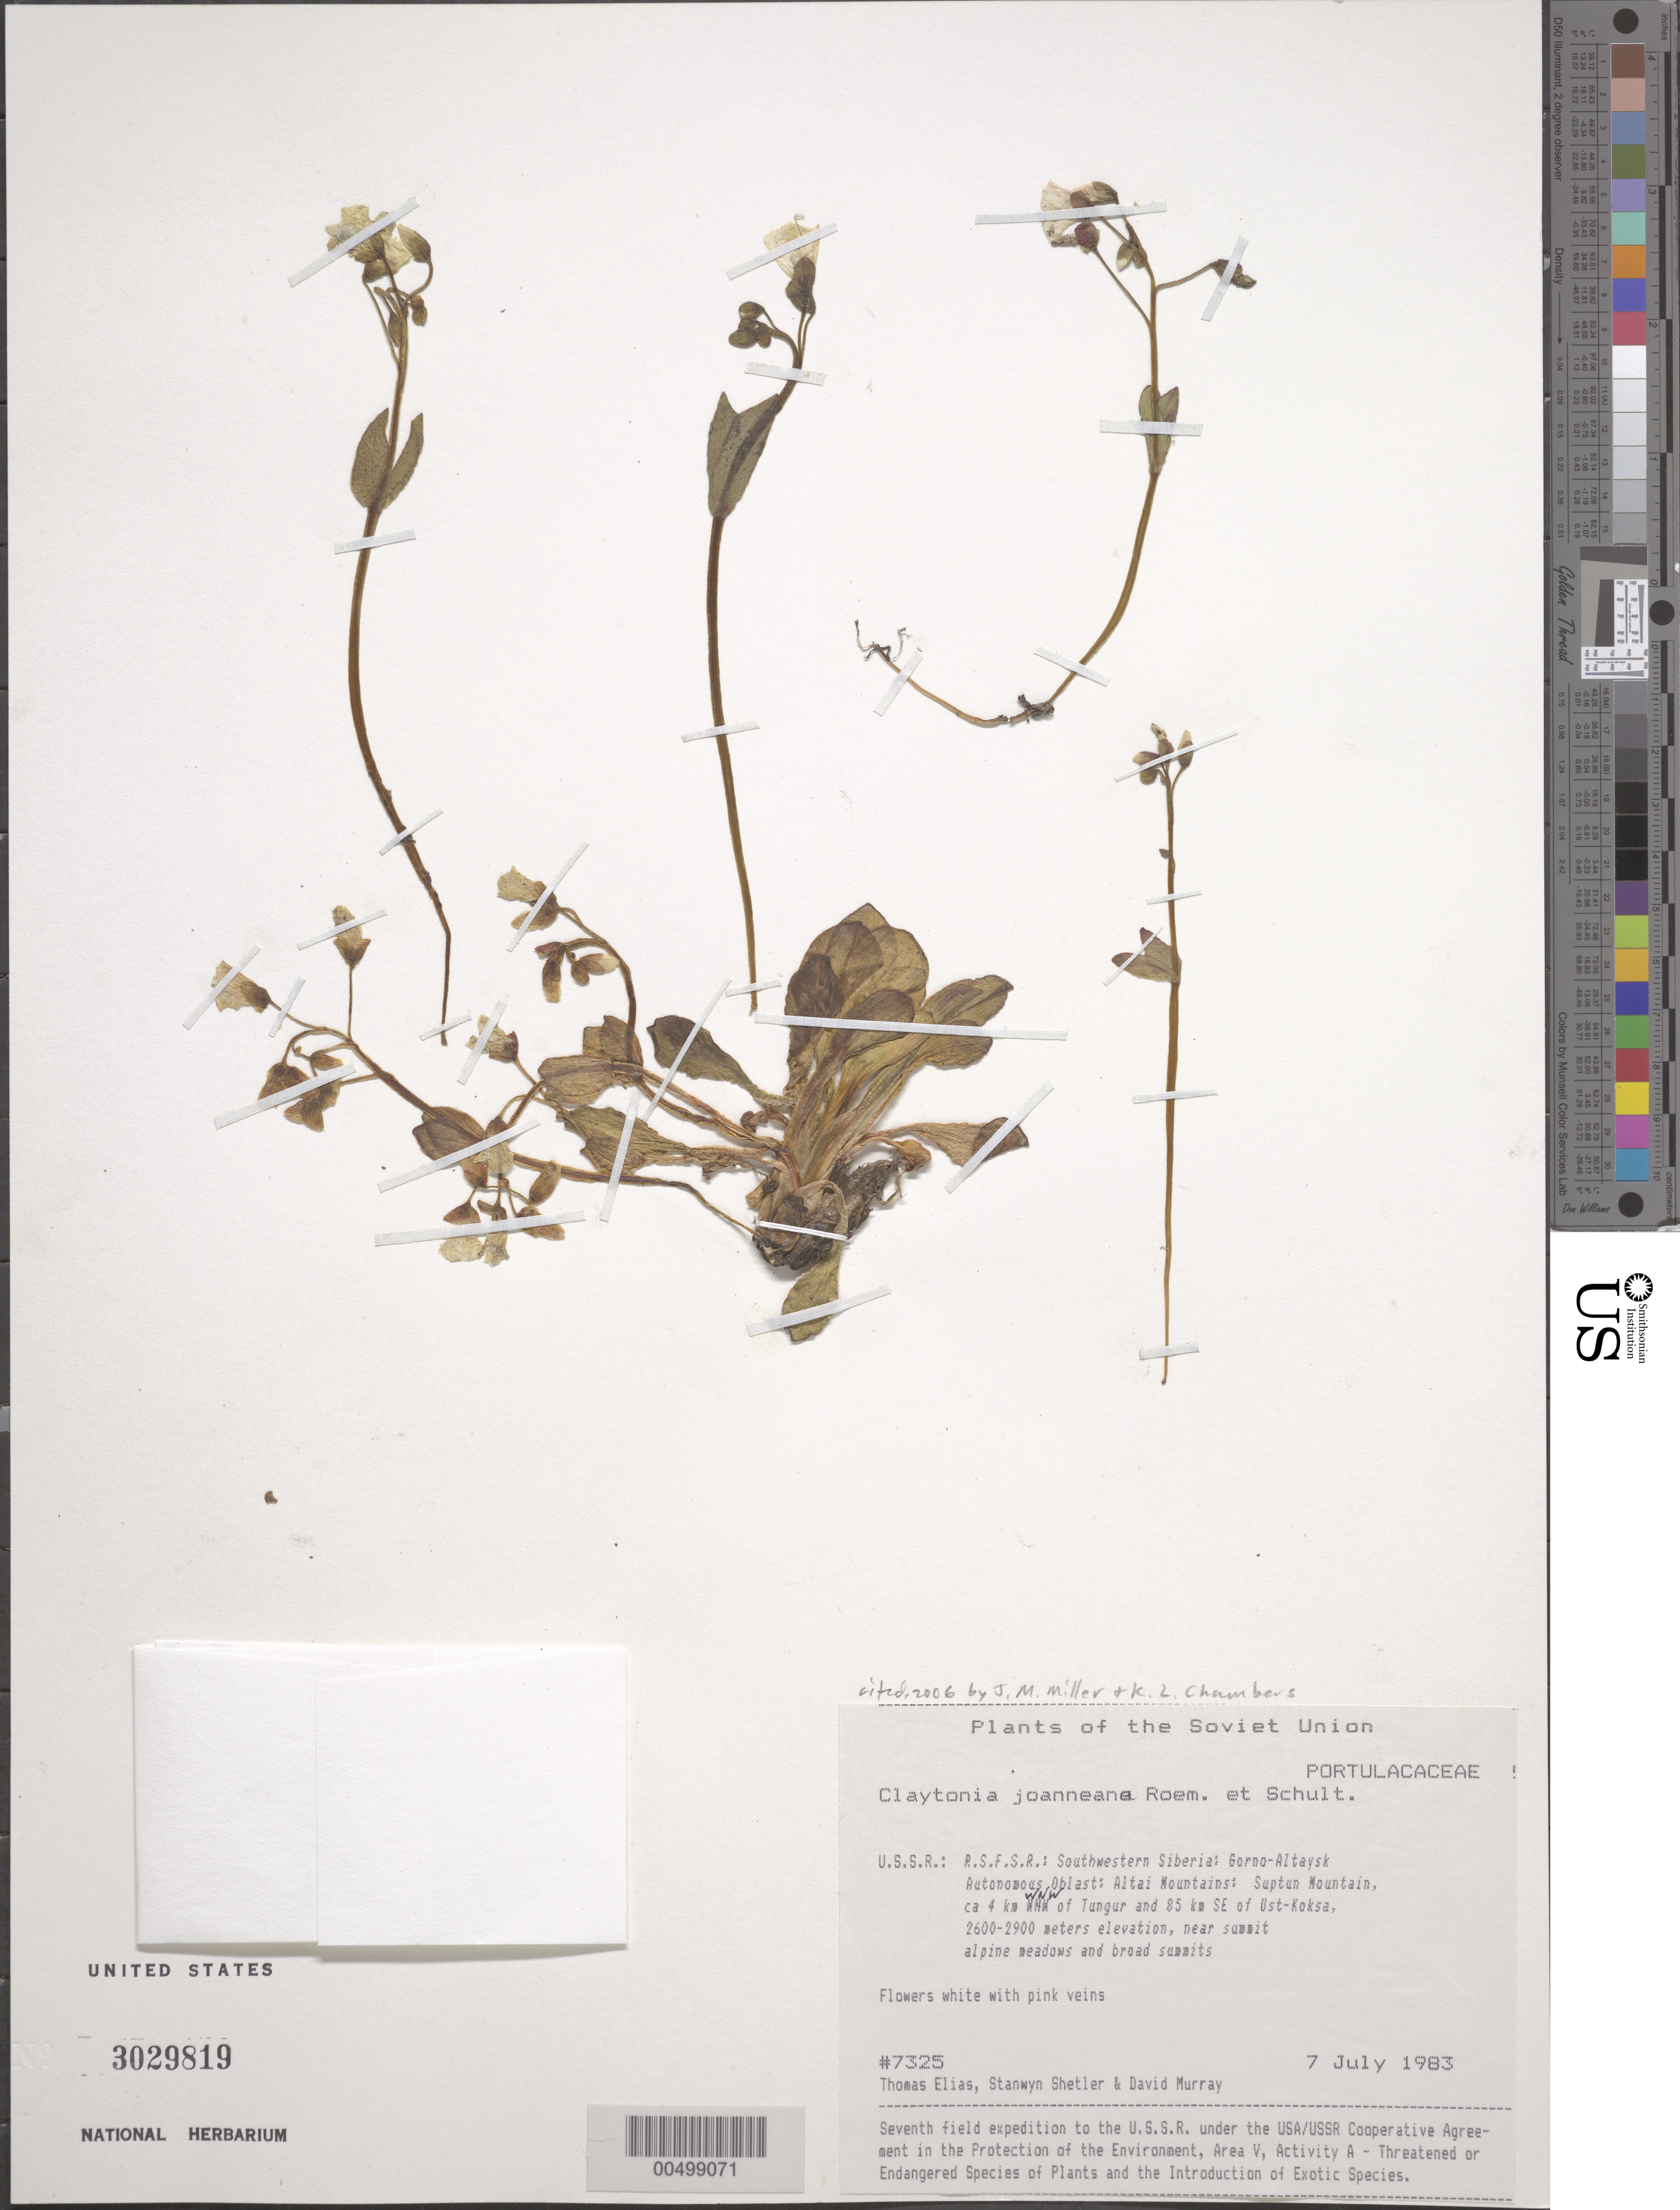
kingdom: Plantae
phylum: Tracheophyta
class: Magnoliopsida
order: Caryophyllales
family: Montiaceae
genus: Claytonia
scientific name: Claytonia joanneana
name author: Roem. & Schult.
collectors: T. Elias, S. Shetler & D. F. Murray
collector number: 7325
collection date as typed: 07 Jul 1983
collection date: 1983-07-07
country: Russian Federation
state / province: Altai Republic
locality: Altai Mountains, Suptun Mountain, ca. 4 km WNW of Tungur and 85 km SE of Ust-Koksa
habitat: near summit; alpine meadow and broad summits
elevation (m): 2600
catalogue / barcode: US 3029819